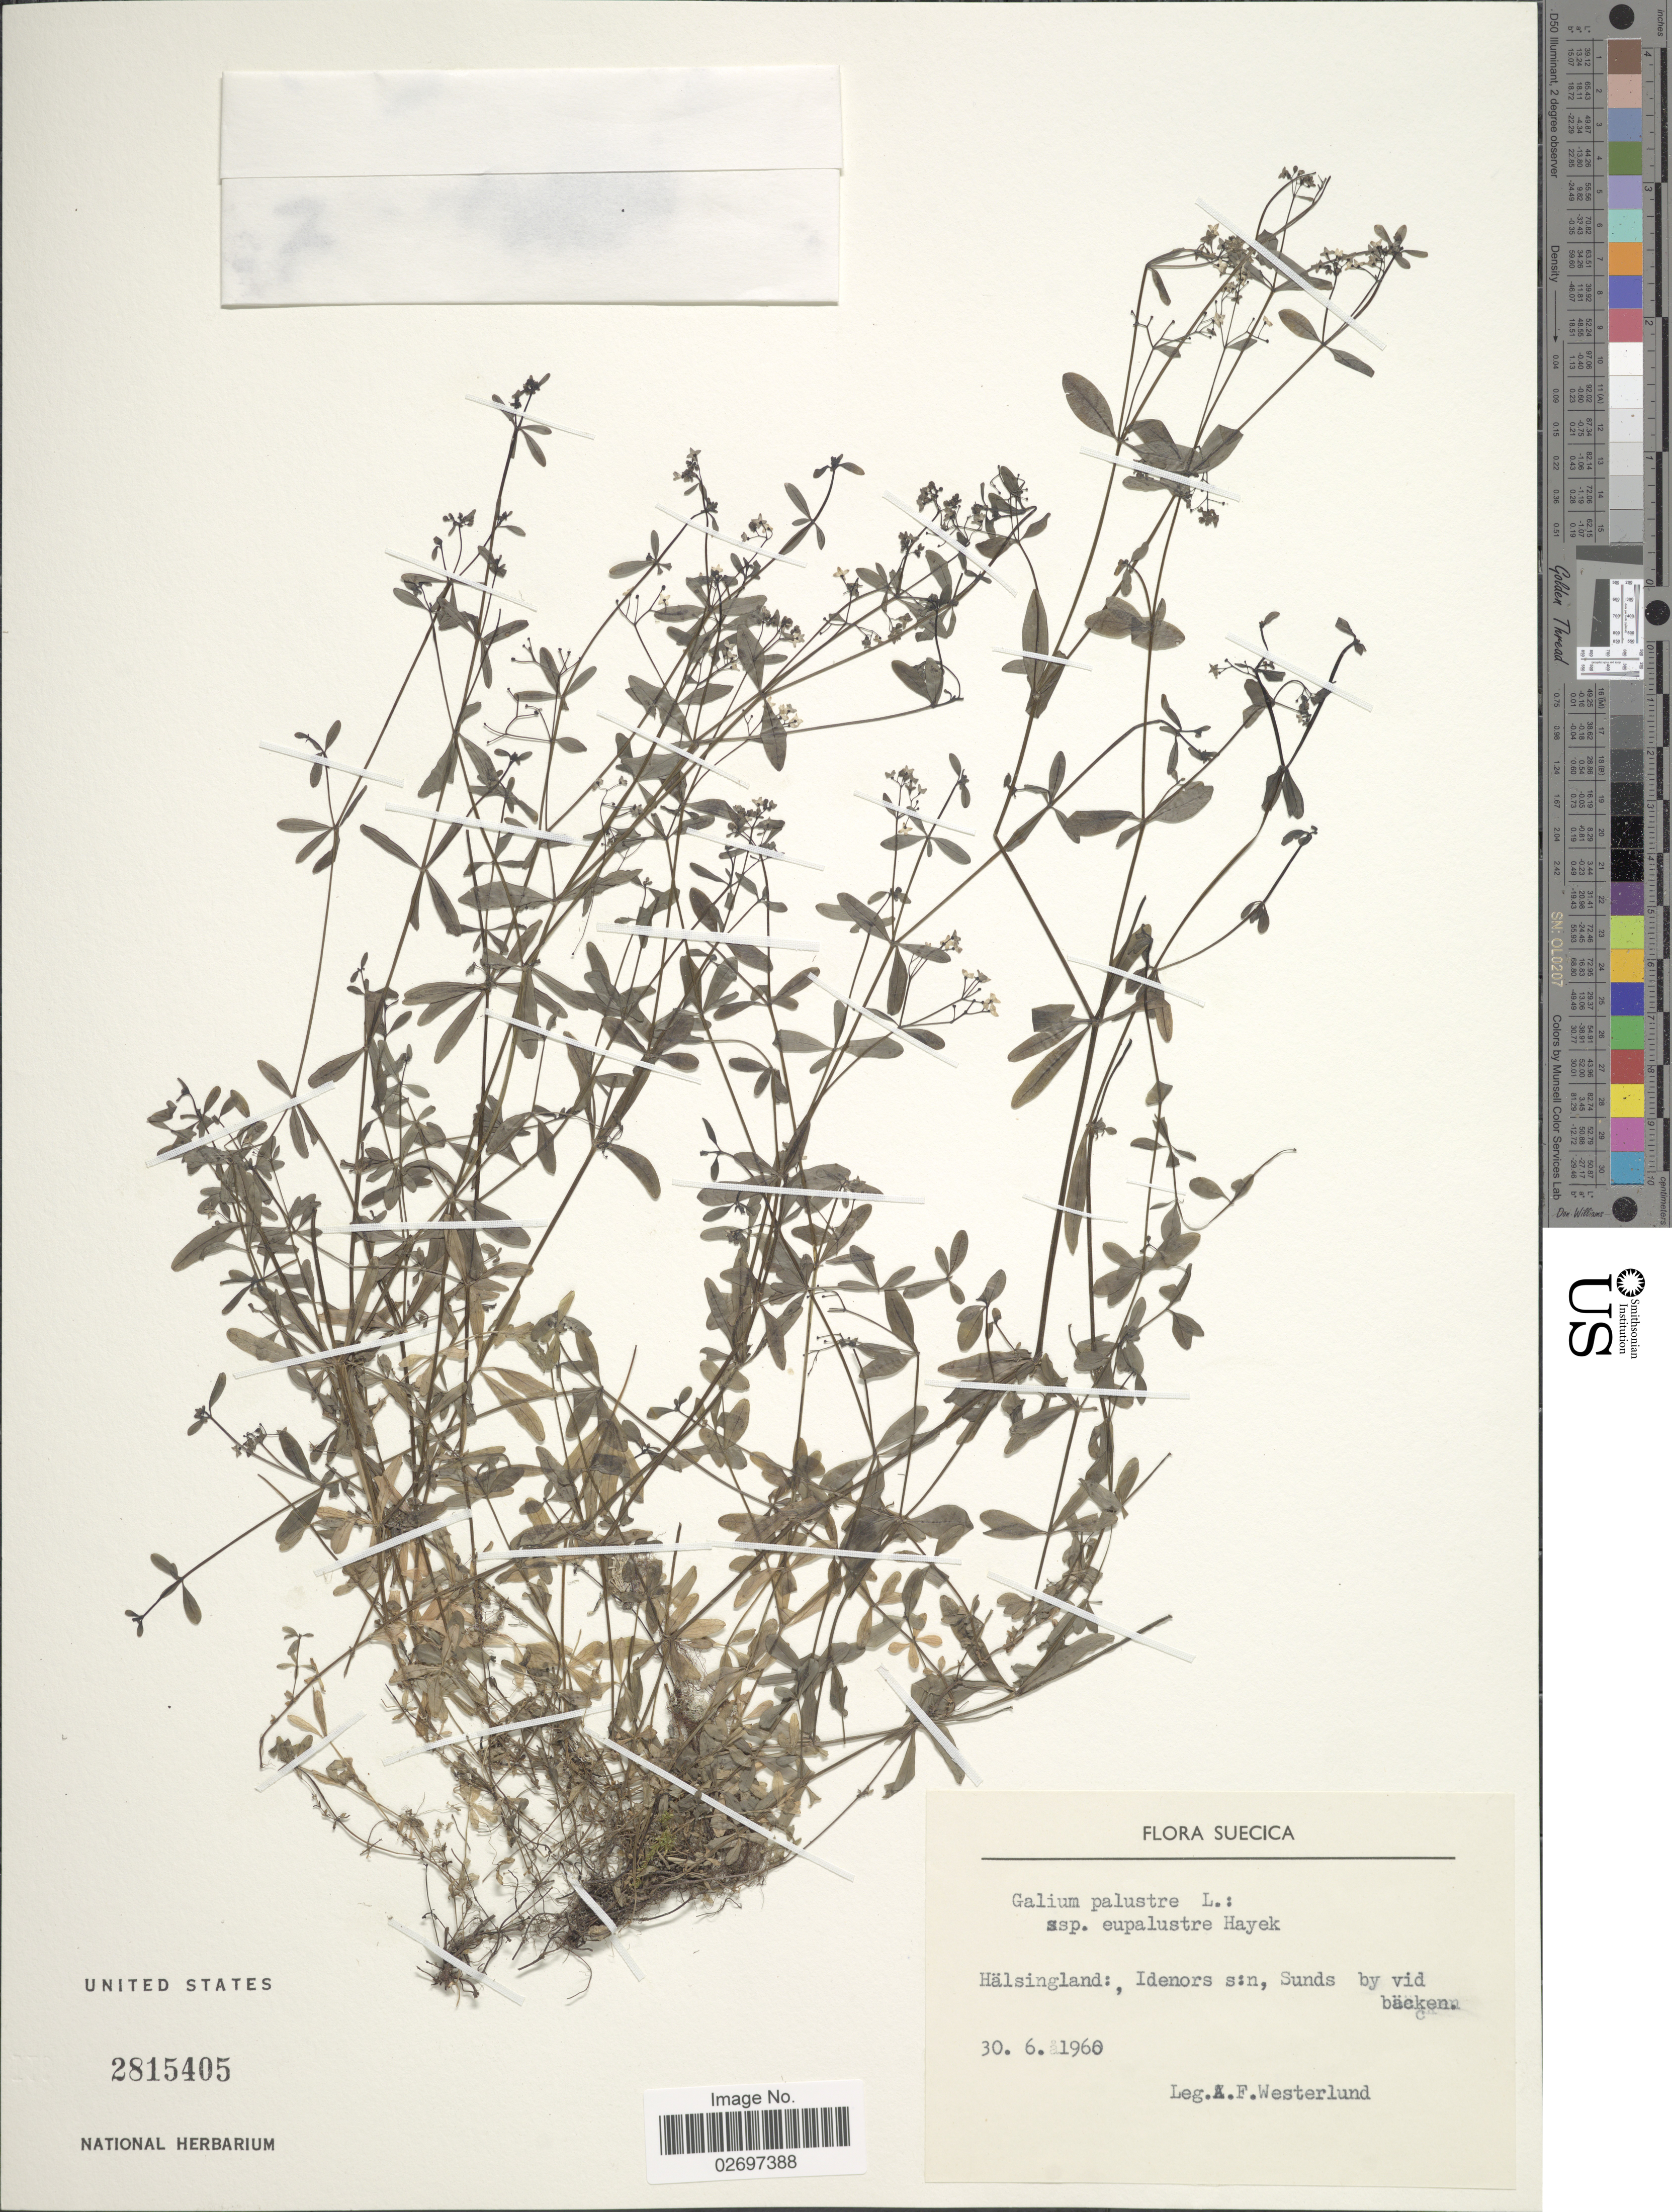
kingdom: Plantae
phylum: Tracheophyta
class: Magnoliopsida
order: Gentianales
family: Rubiaceae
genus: Galium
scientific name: Galium palustre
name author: L.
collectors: A. Westerlund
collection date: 1960-06-30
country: Sweden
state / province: Gavleborg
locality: Suecica. Hälsingland: Idenors s:n, Sunds by vid bäcken.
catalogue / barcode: US 2815405